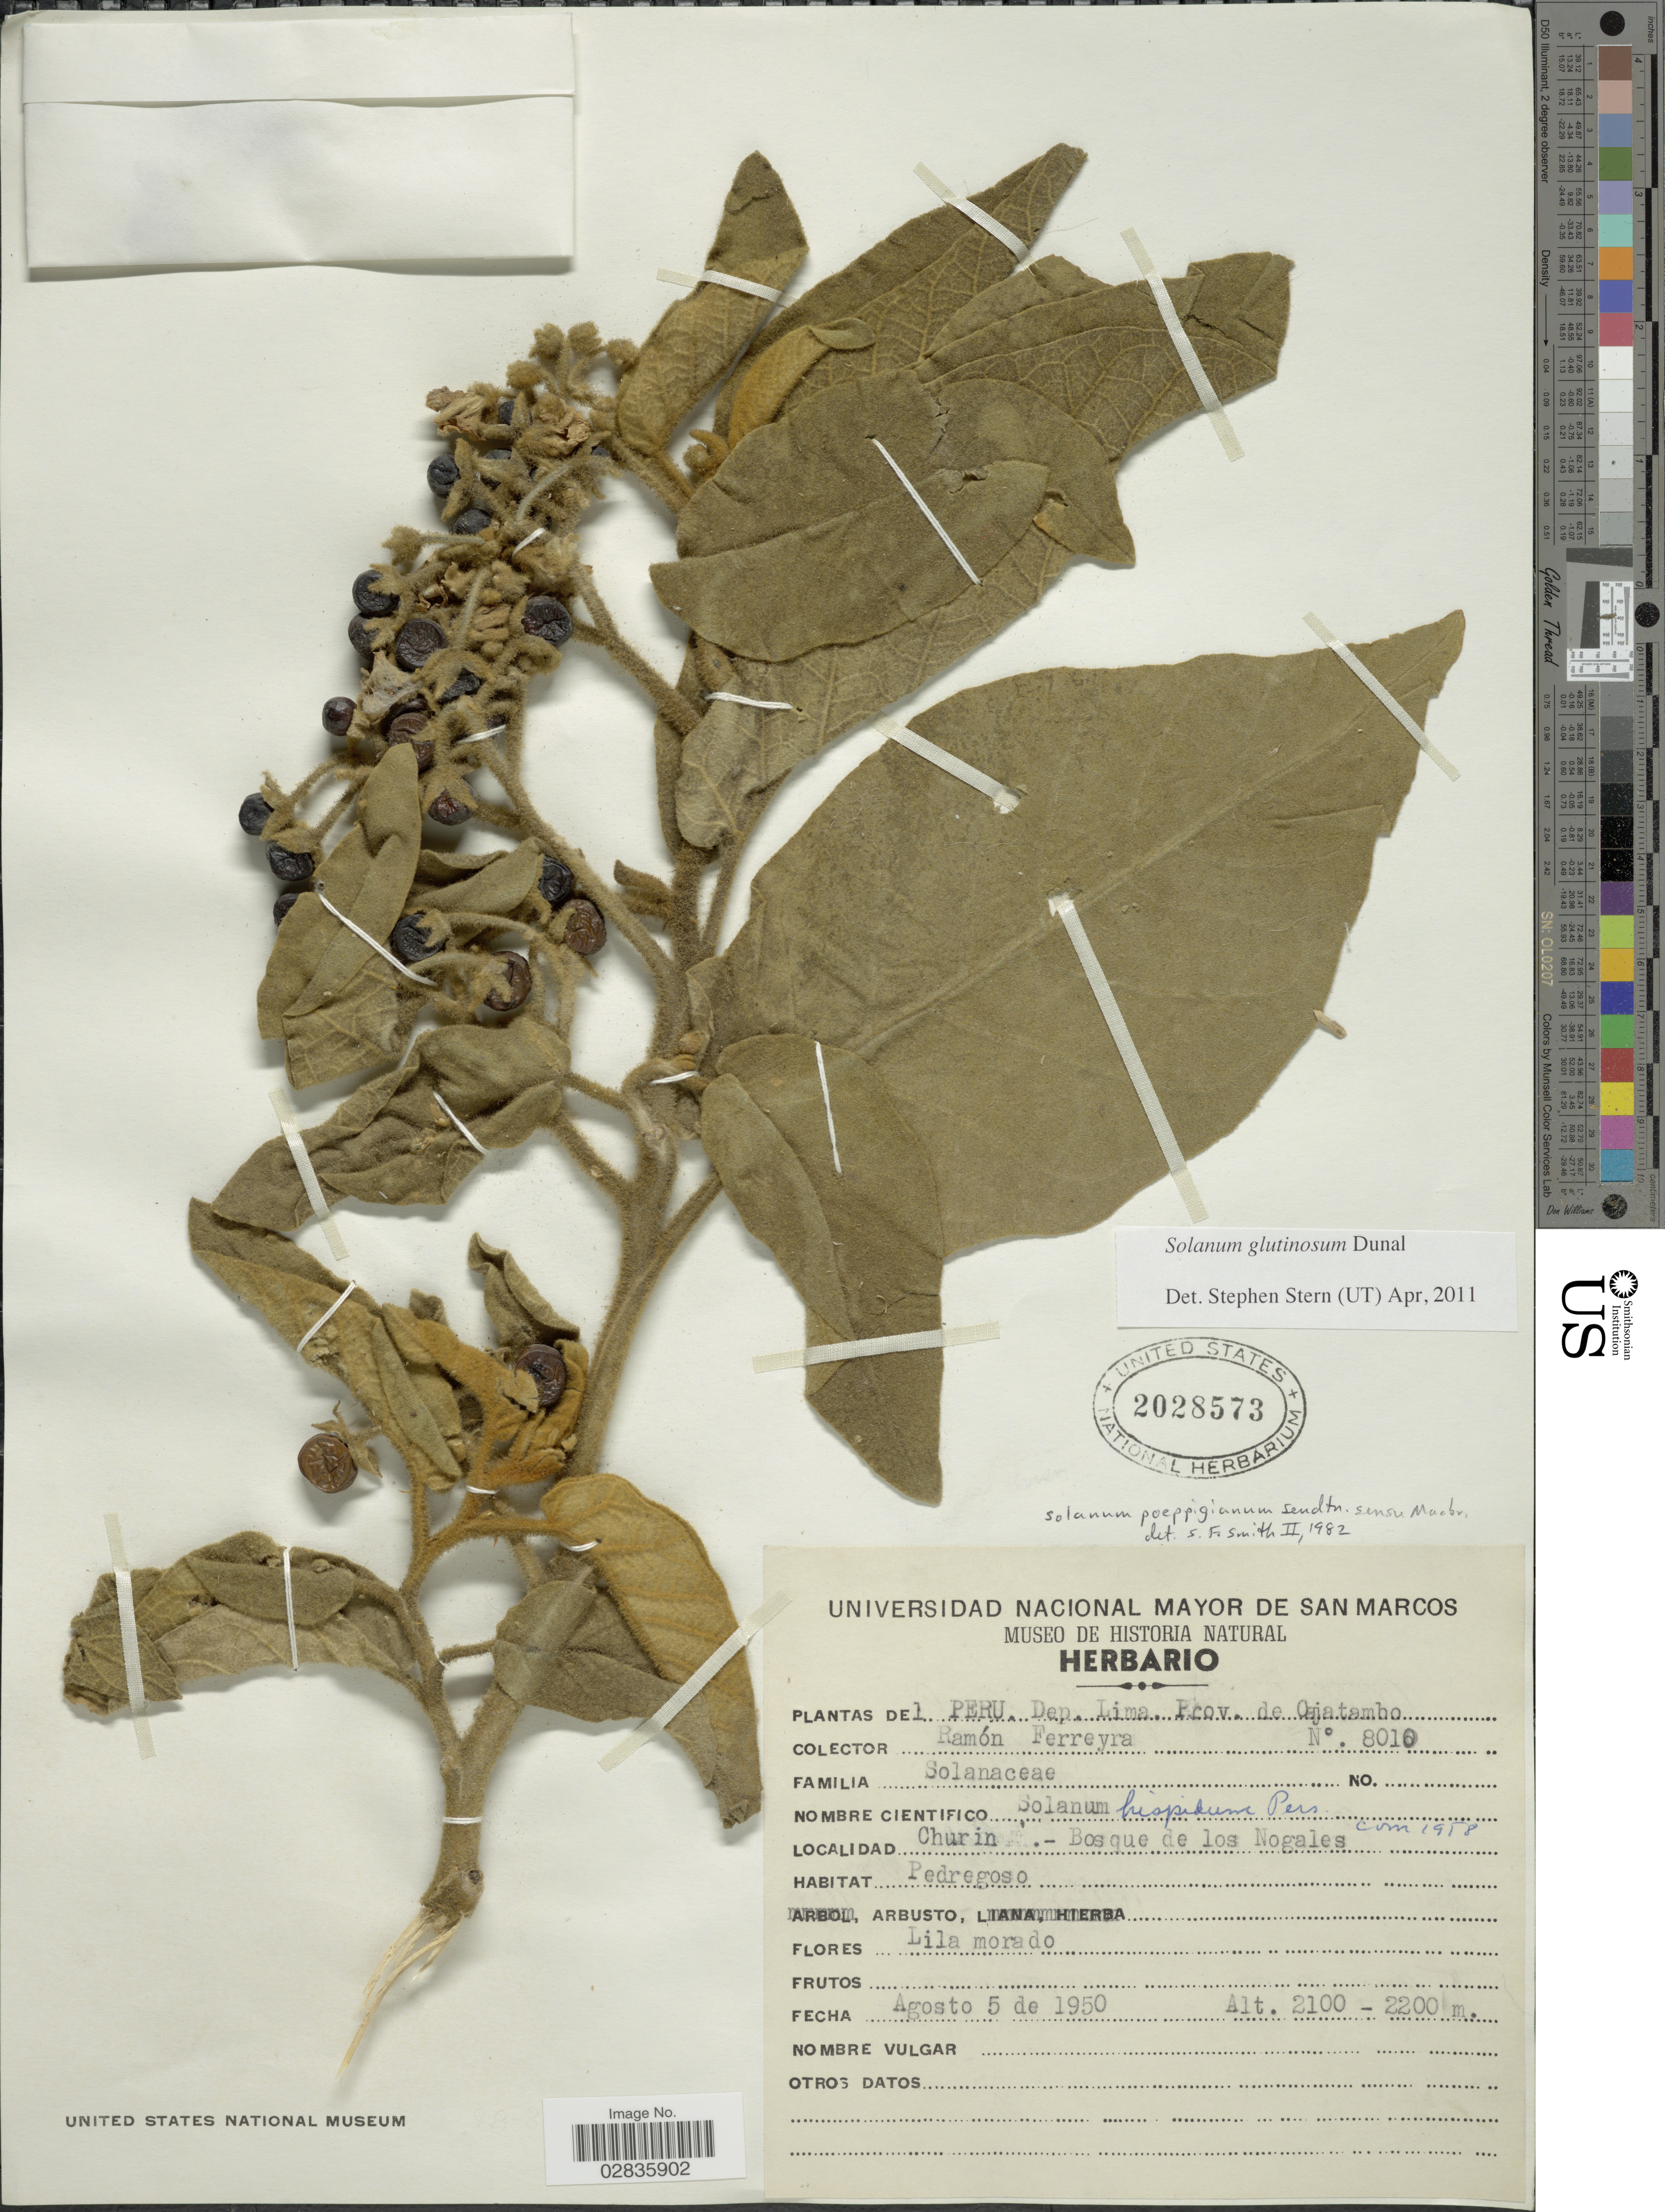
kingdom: Plantae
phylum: Tracheophyta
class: Magnoliopsida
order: Solanales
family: Solanaceae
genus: Solanum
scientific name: Solanum glutinosum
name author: Dunal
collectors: R. A. Ferreyra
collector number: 8010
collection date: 1950-08-05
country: Peru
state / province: Lima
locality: Dep. Lima. Prov. de Ojatambo. Churin. - Bosque de los Nagoles.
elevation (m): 2100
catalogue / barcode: US 2028573